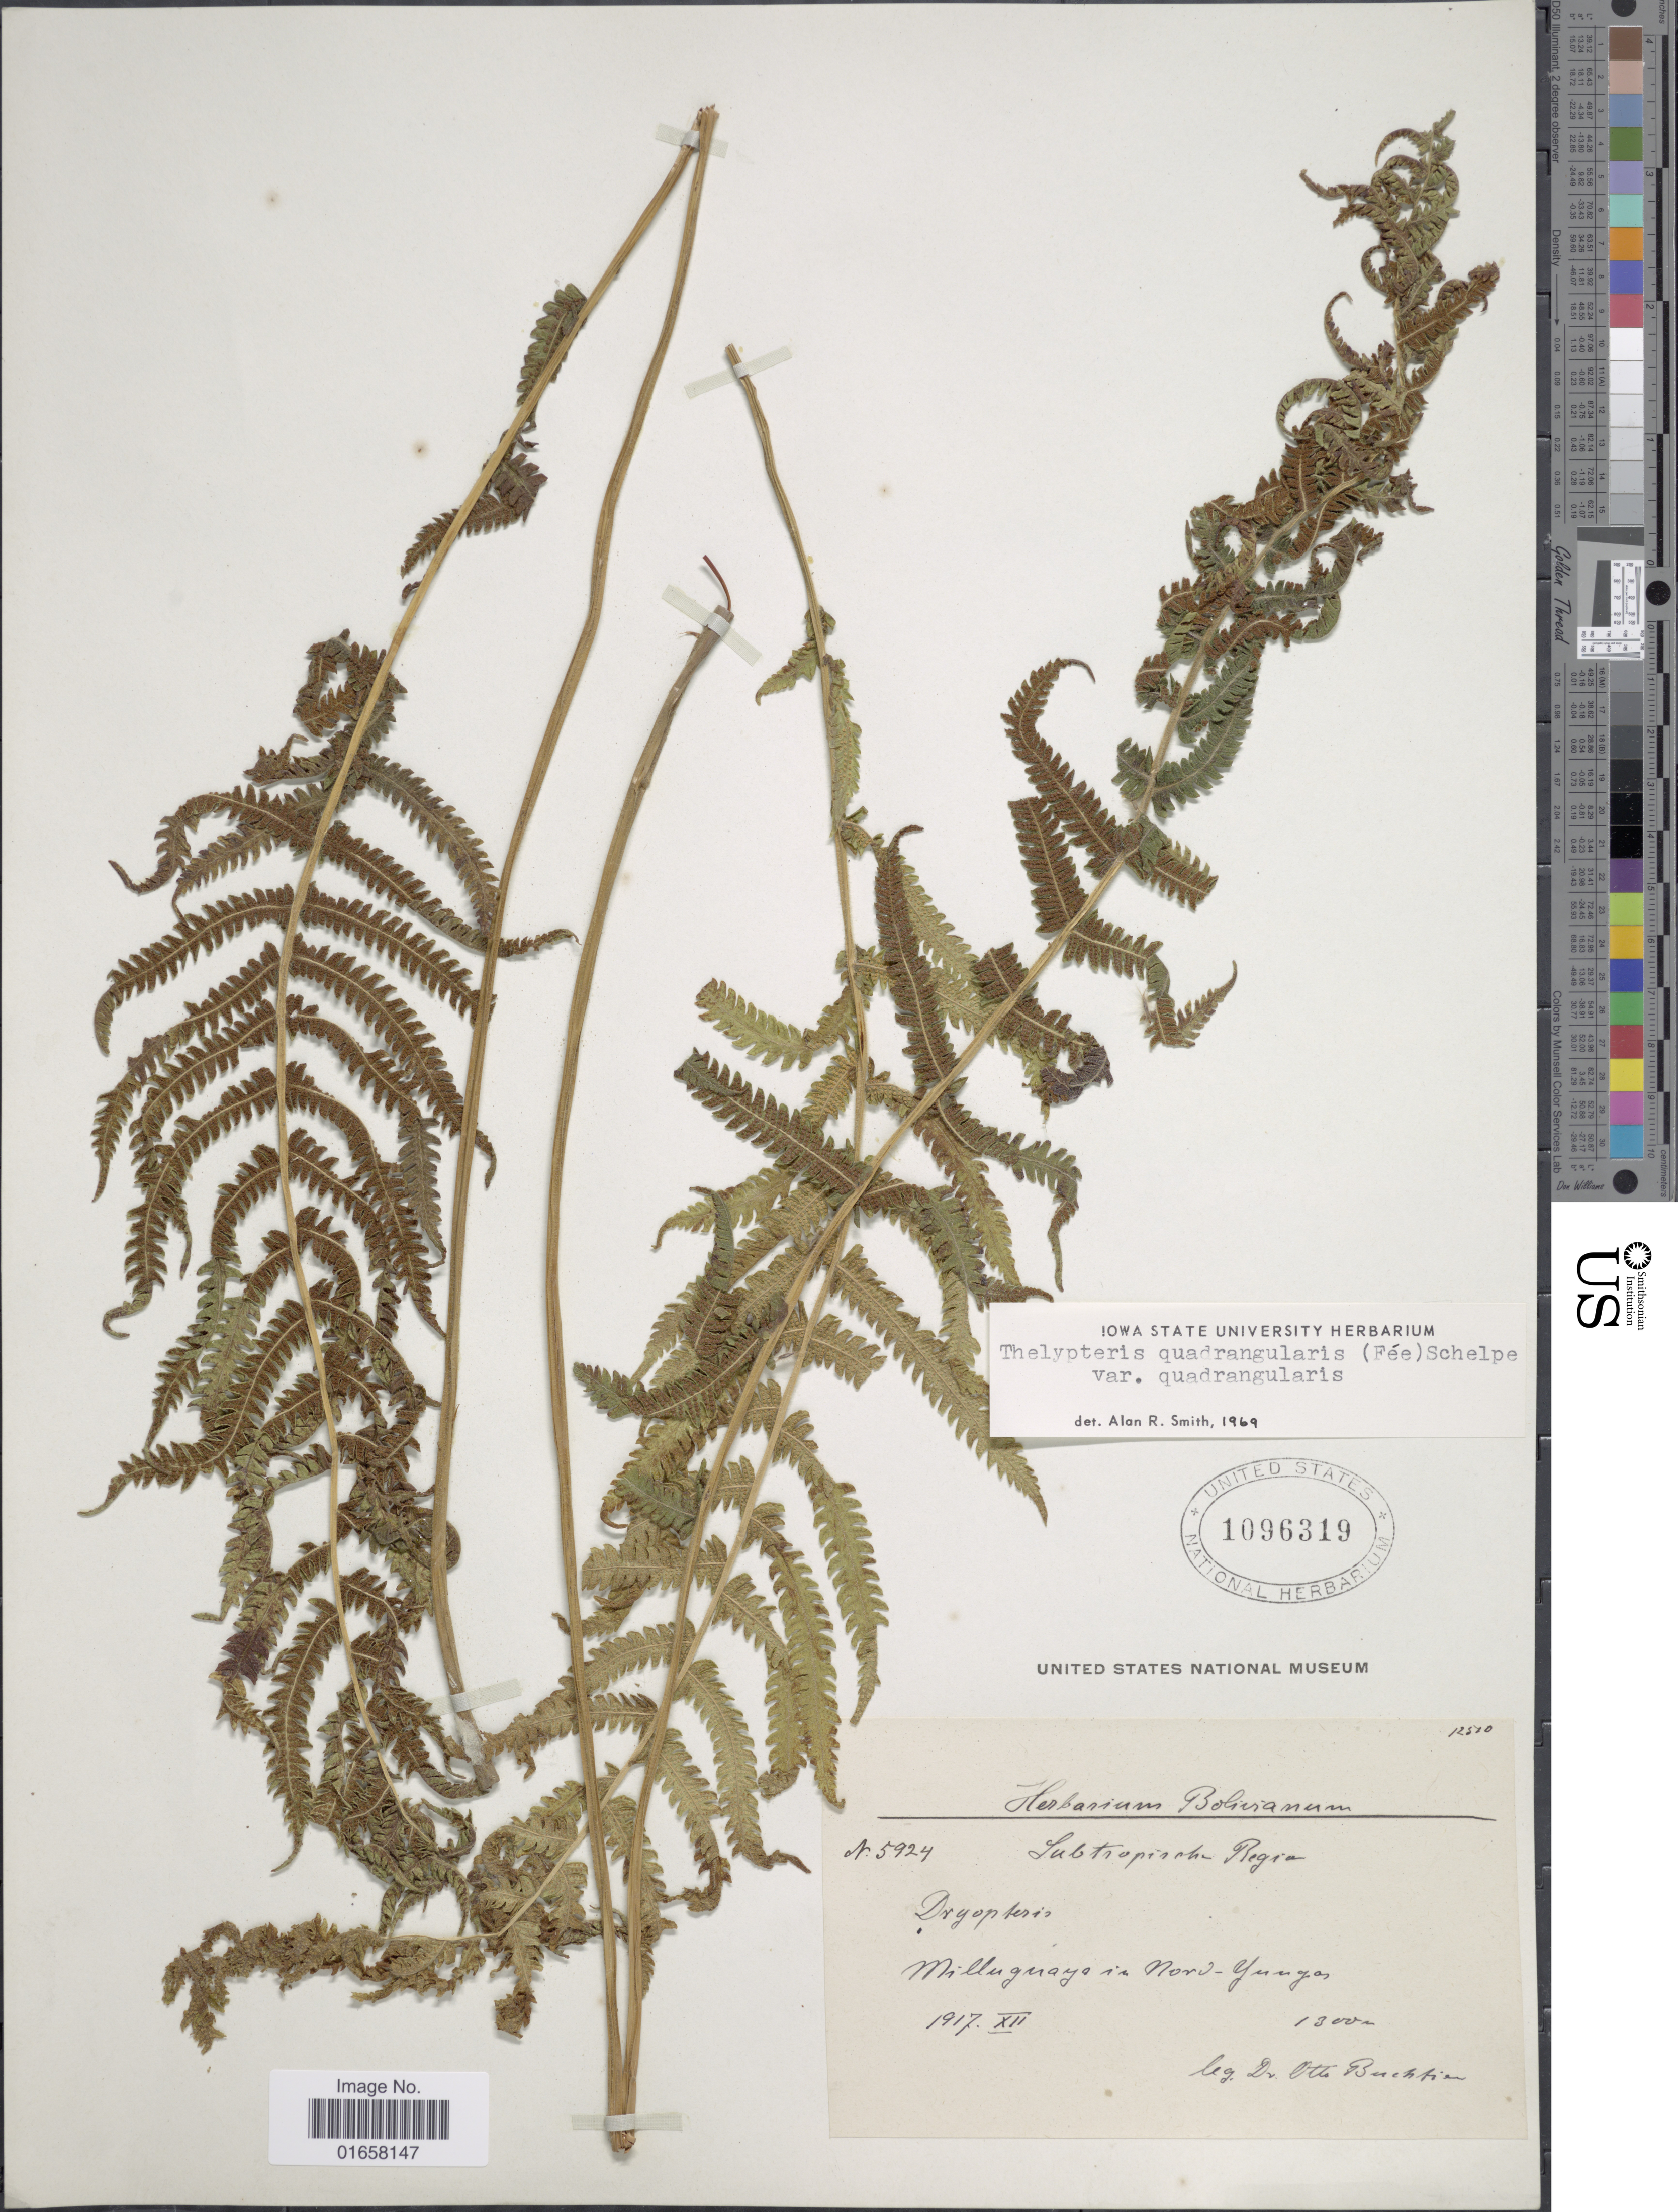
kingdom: Plantae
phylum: Tracheophyta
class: Polypodiopsida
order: Polypodiales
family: Thelypteridaceae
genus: Christella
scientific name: Christella hispidula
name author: (Decne.) Holttum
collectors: O. Buchtien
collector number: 5924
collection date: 1917-12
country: Bolivia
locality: Milluguaya in Nord-Yungas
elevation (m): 1300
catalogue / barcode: US 1096319